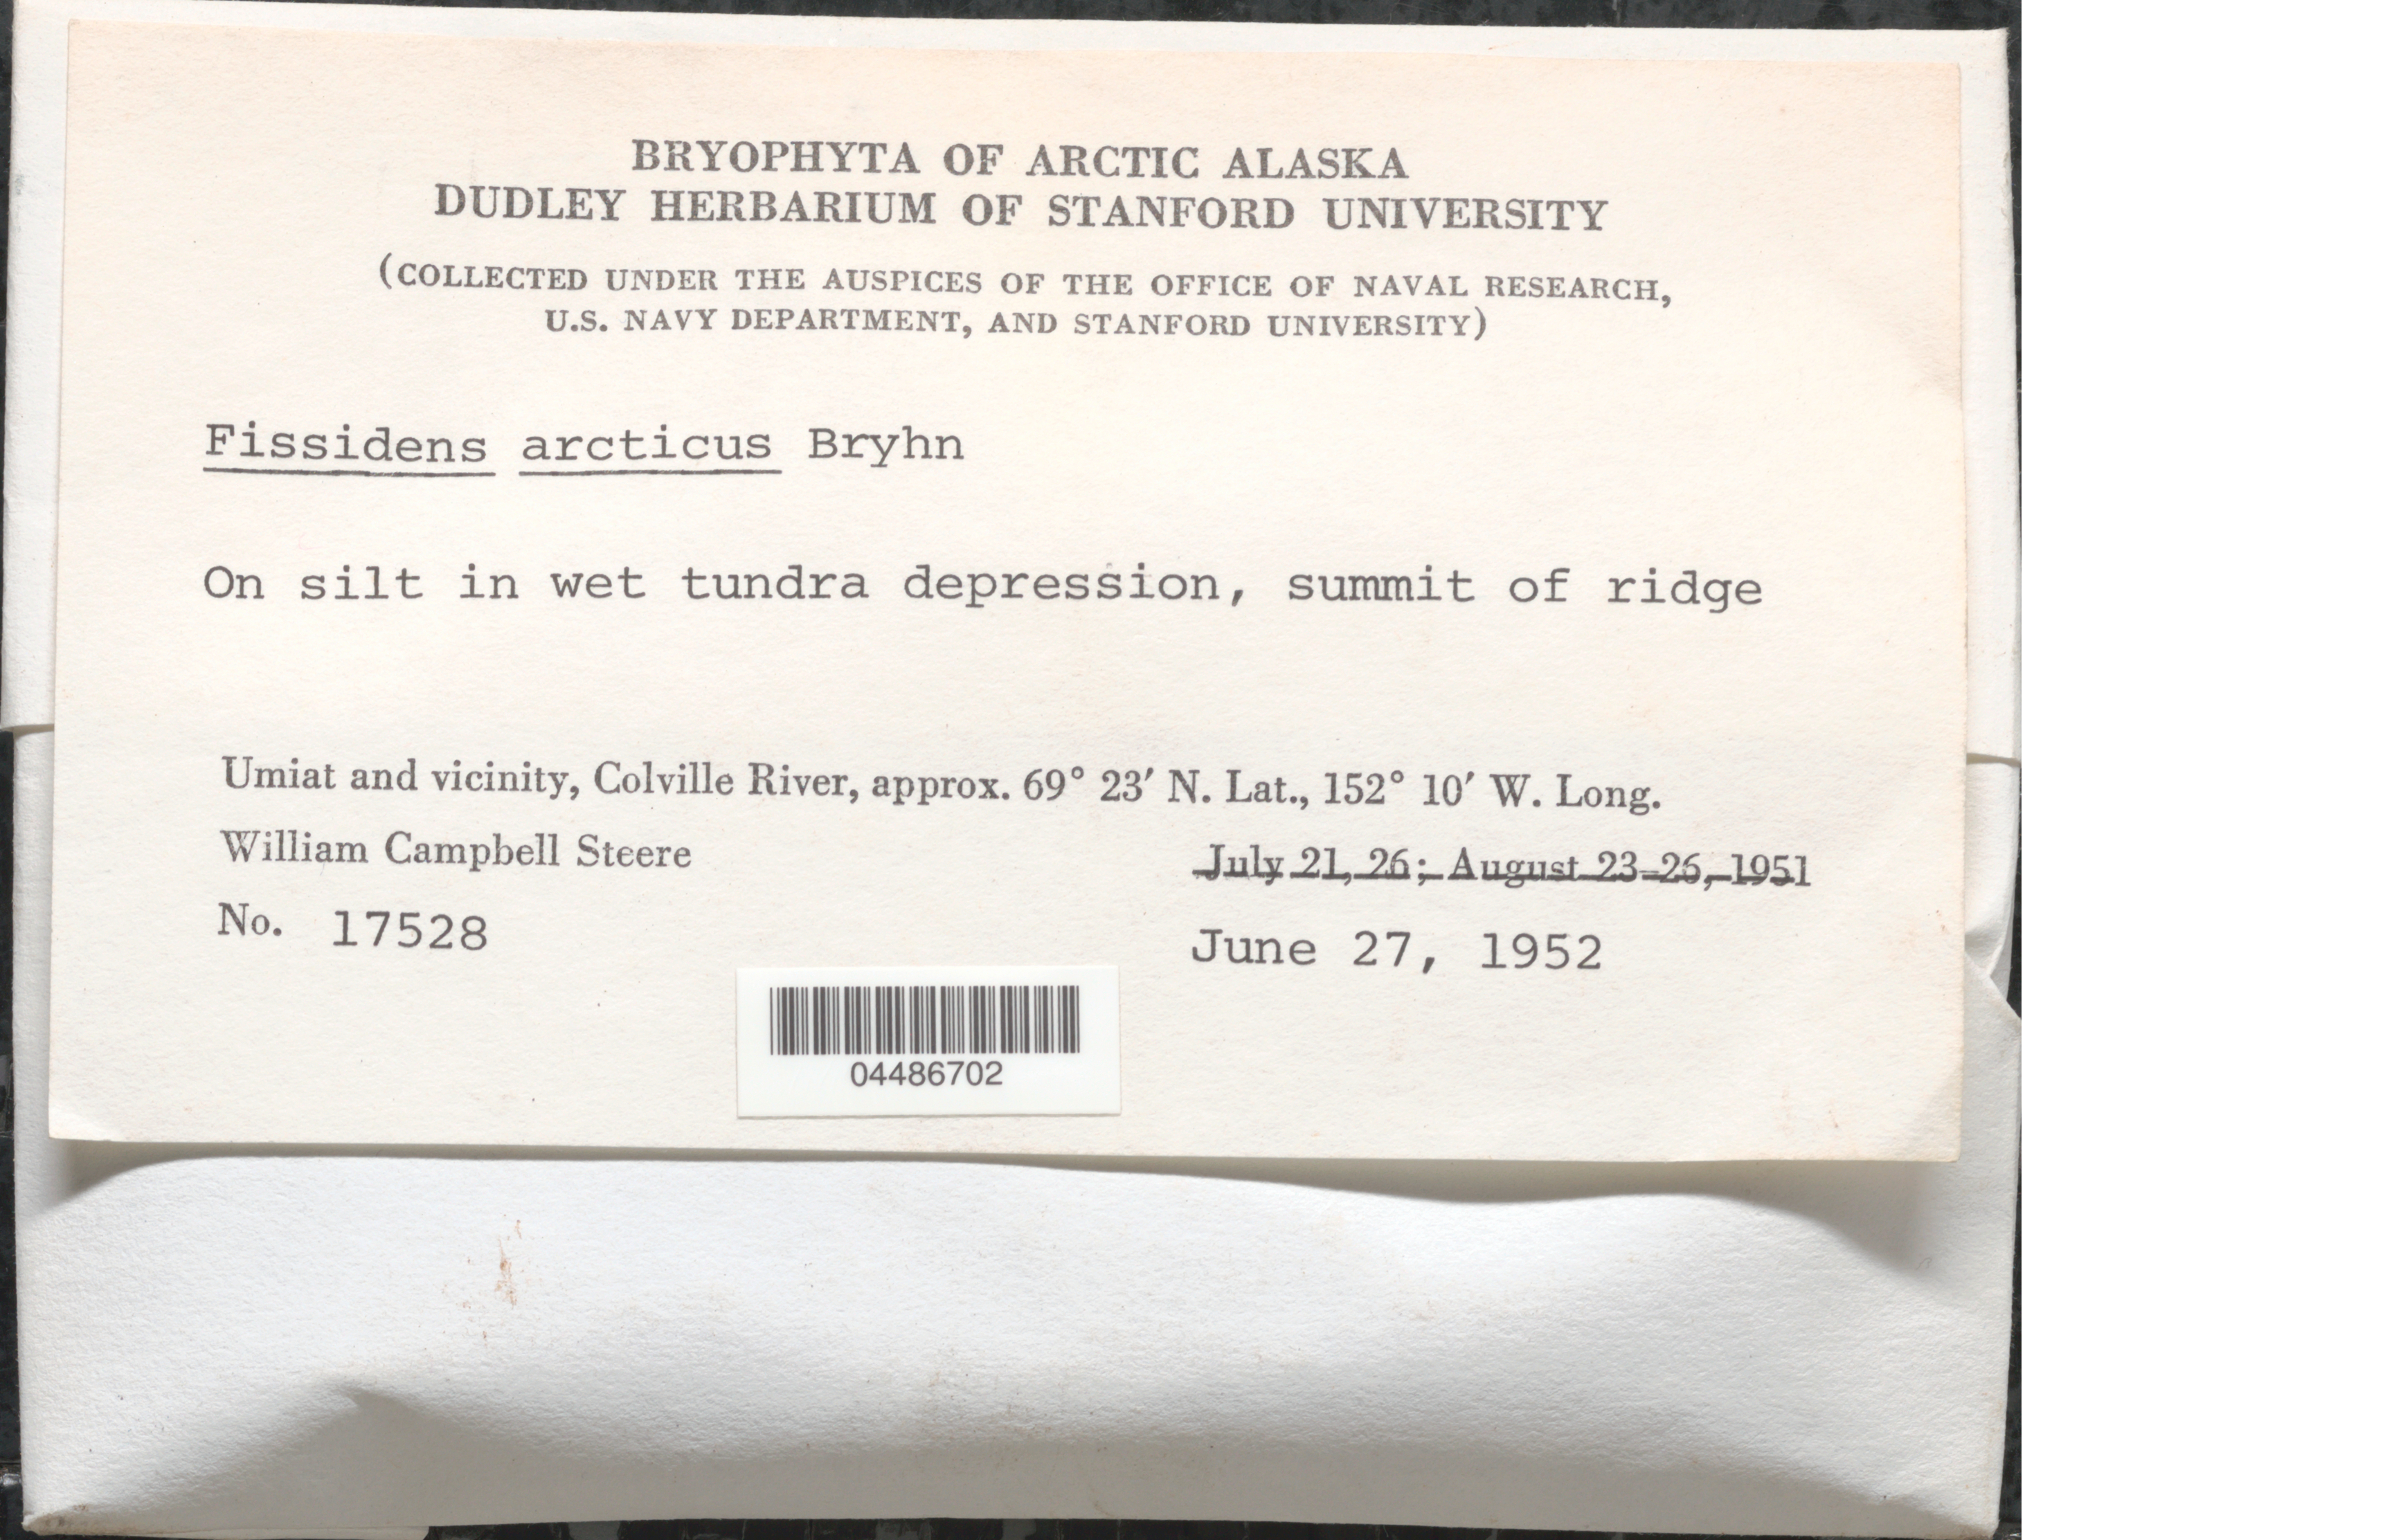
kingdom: Plantae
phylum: Bryophyta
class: Bryopsida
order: Dicranales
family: Fissidentaceae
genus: Fissidens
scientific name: Fissidens arcticus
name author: Bryhn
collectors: W. C. Steere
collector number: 17528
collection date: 1952-06-27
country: United States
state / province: Alaska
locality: Arctic Alaska. Umiat and vicinity, Colville River.